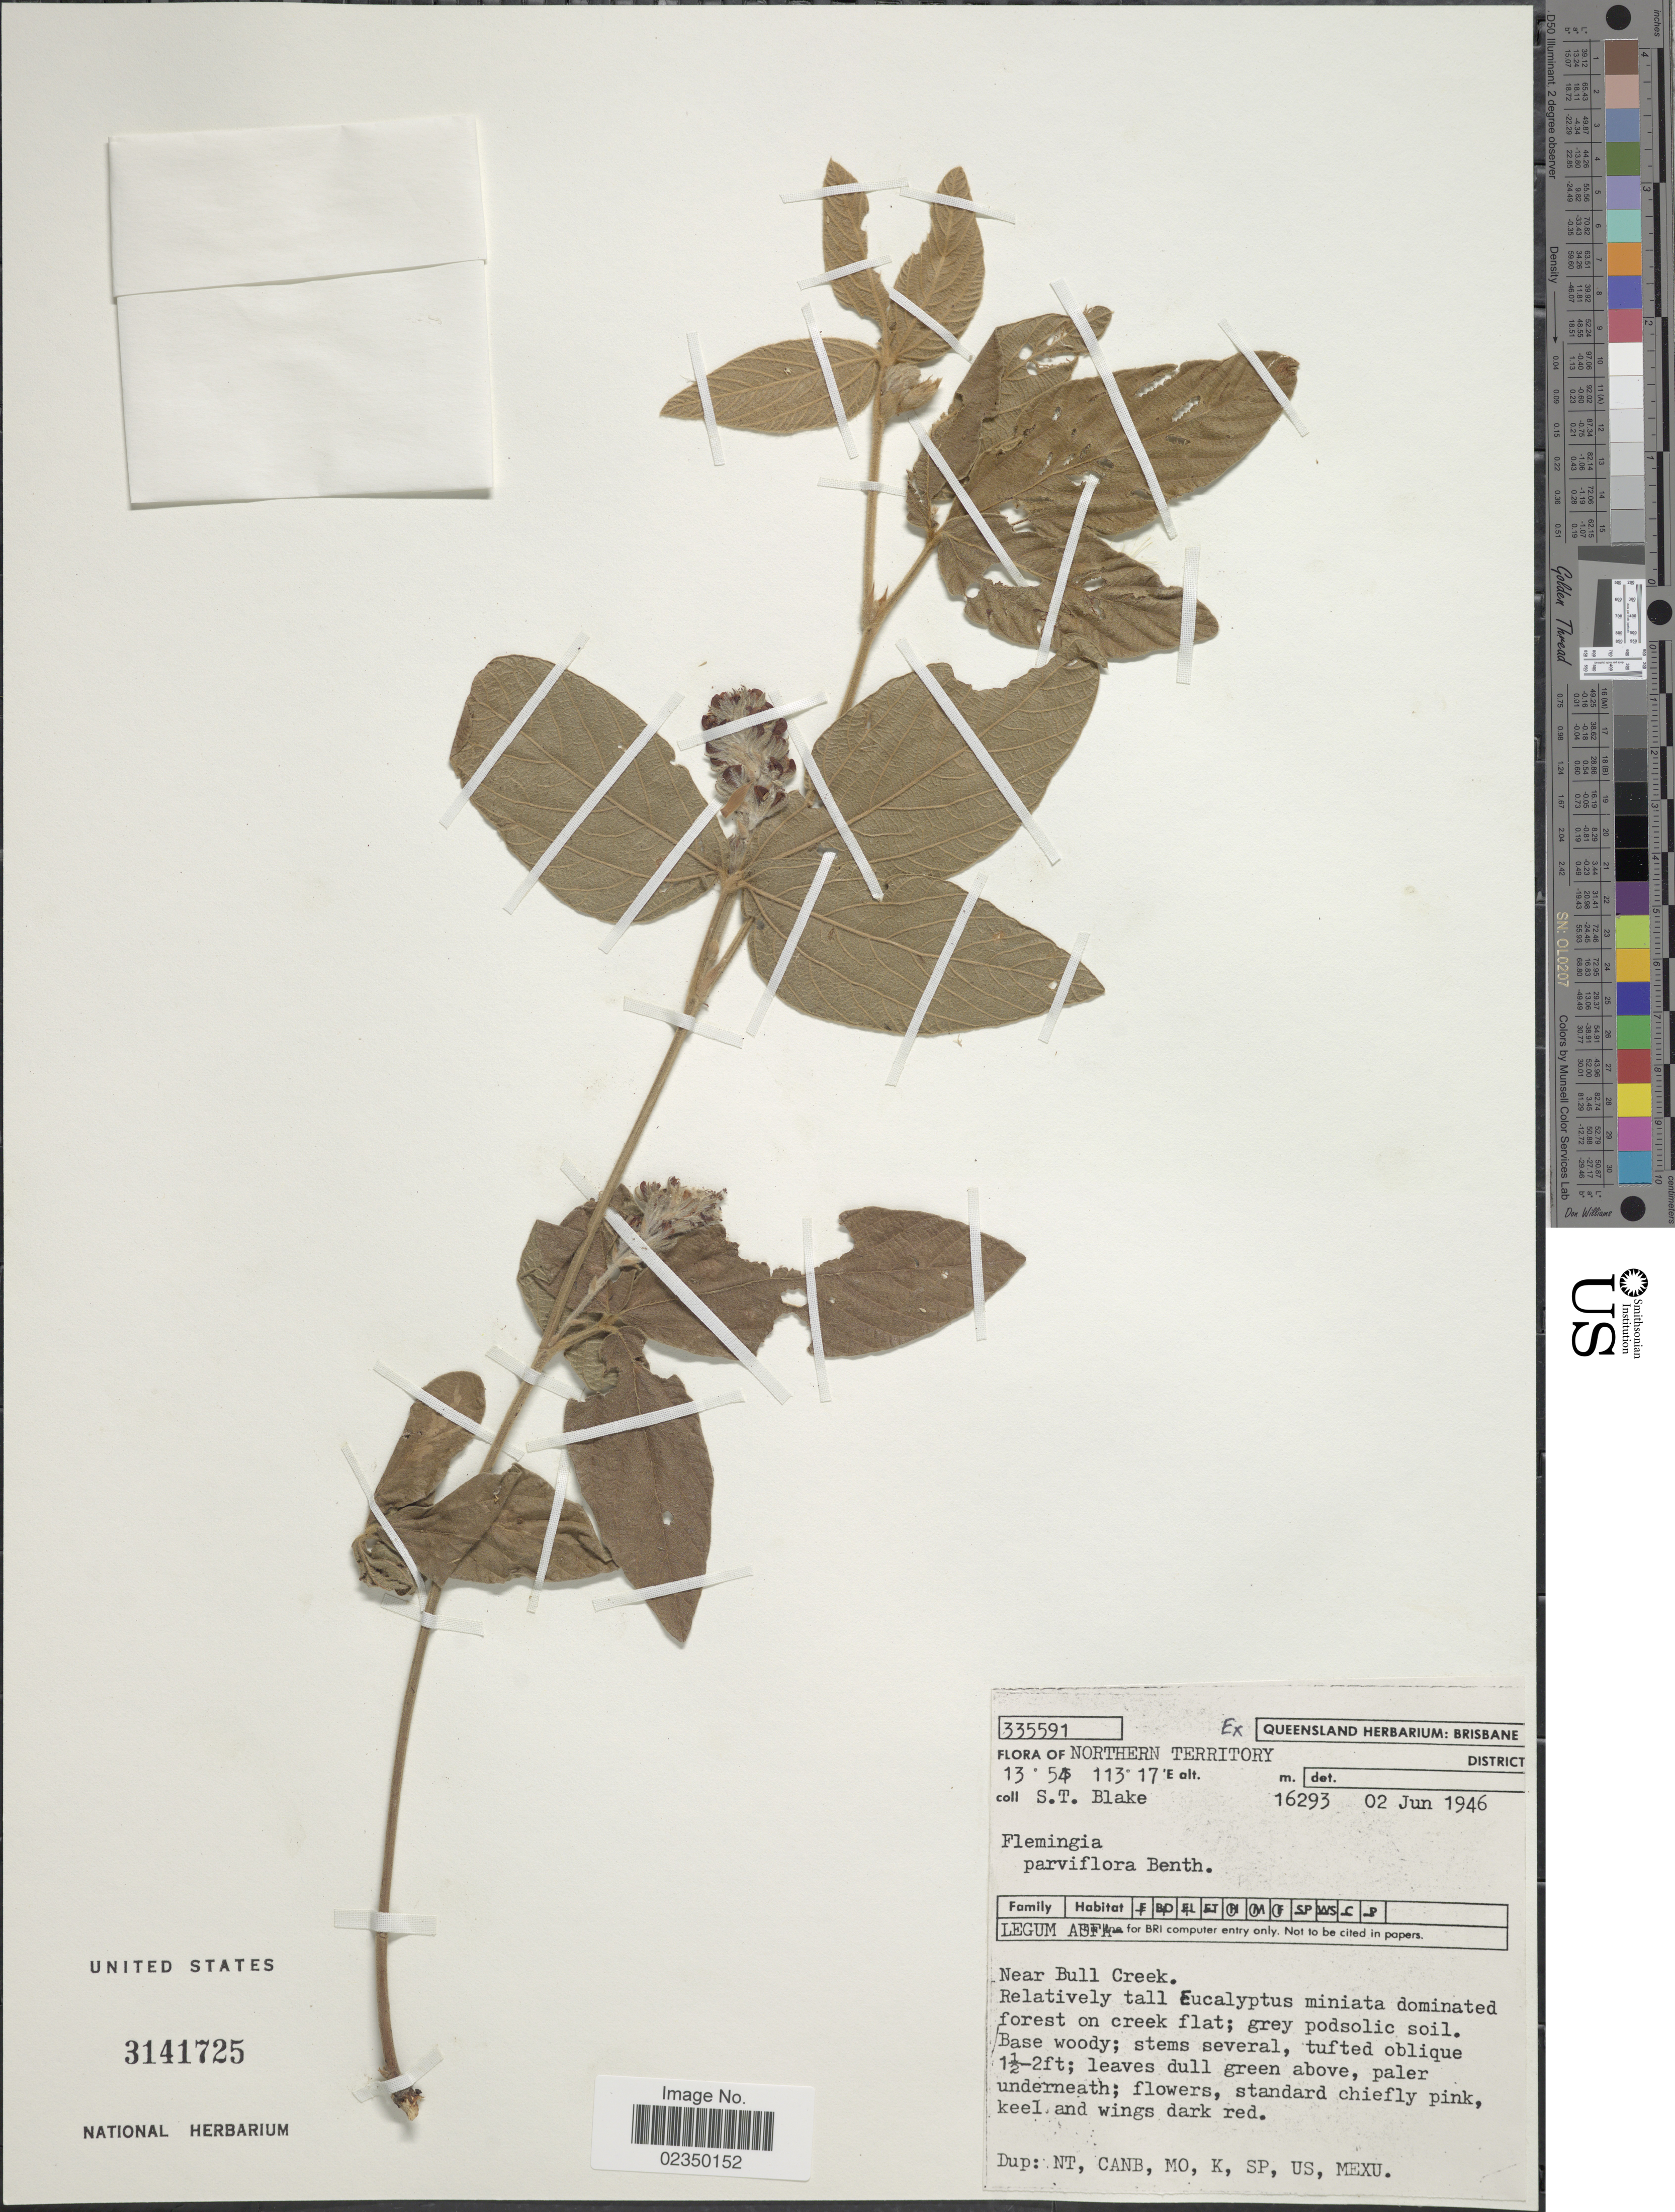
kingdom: Plantae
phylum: Tracheophyta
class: Magnoliopsida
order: Fabales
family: Fabaceae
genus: Flemingia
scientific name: Flemingia parviflora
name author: Benth.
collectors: S. Blake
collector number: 16293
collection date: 1946-06-02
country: Australia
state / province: Northern Territory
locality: Near Bull Creek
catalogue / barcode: US 3141725